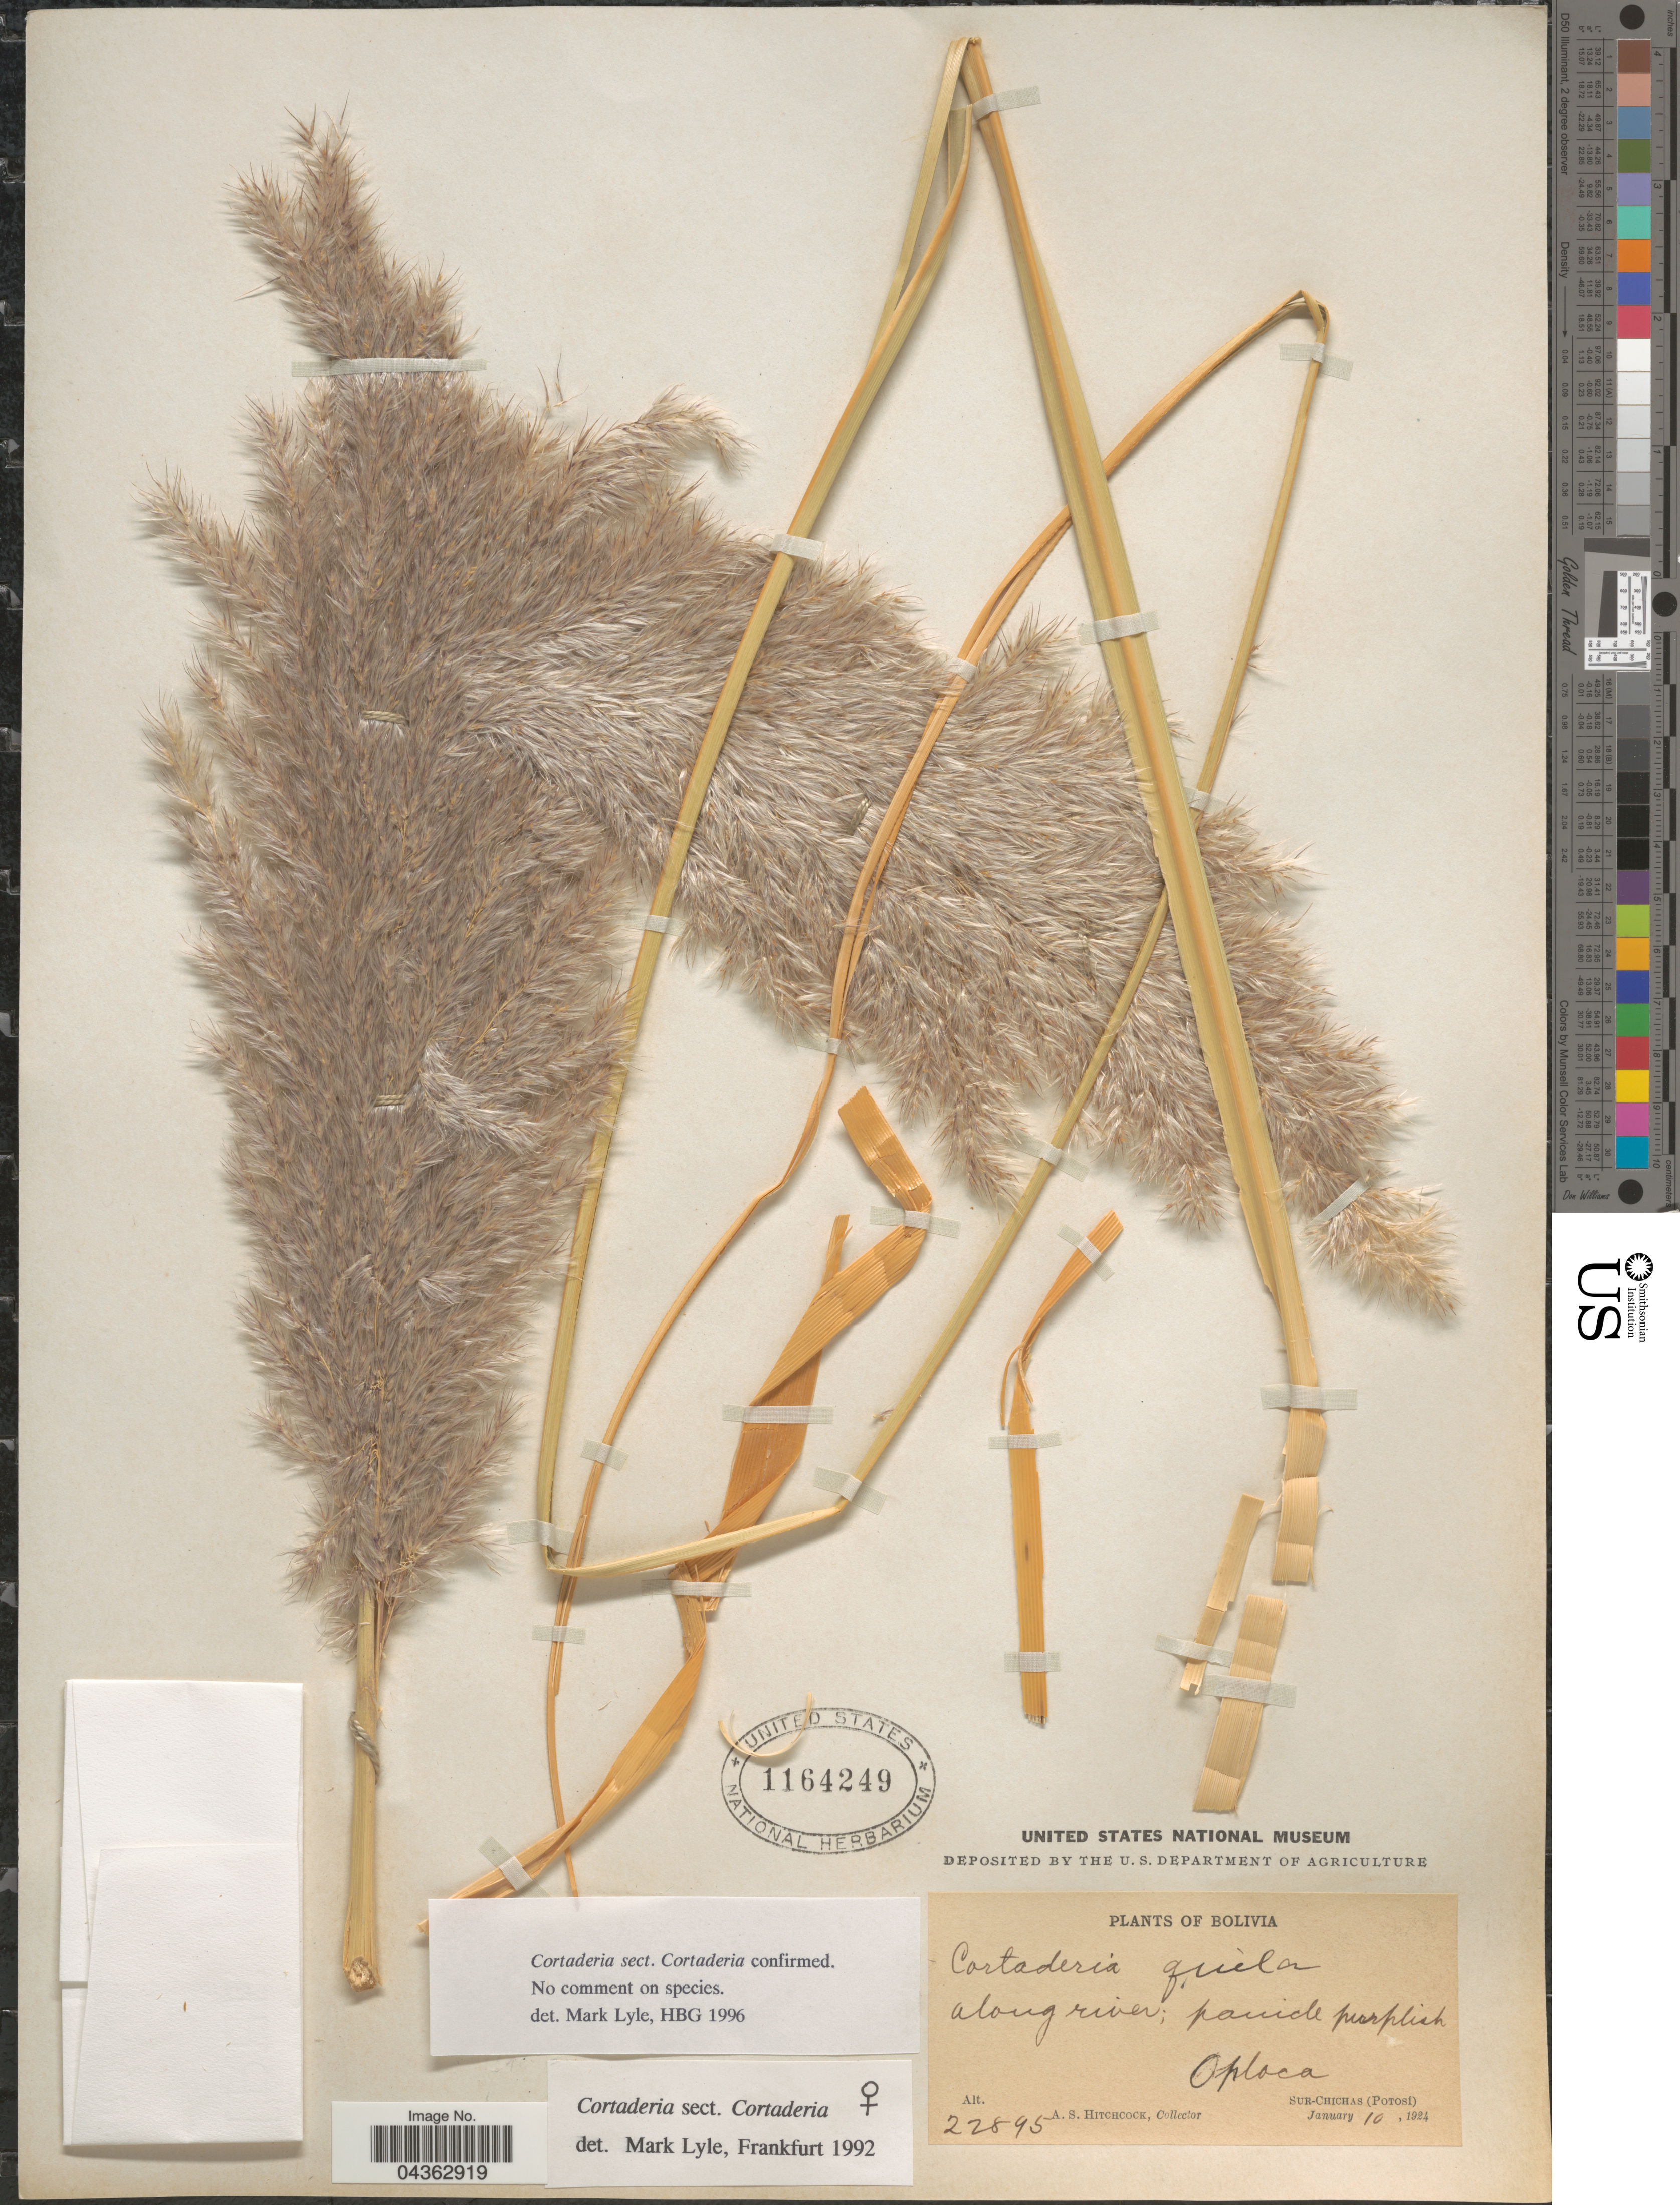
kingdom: Plantae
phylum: Tracheophyta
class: Liliopsida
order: Poales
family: Poaceae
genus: Cortaderia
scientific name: Cortaderia speciosa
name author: (Nees) Stapf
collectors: A. S. Hitchcock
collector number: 22895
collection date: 1924-01-10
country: Bolivia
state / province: Potosi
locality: Oploca. Sur-Chichas.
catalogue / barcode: US 1164249